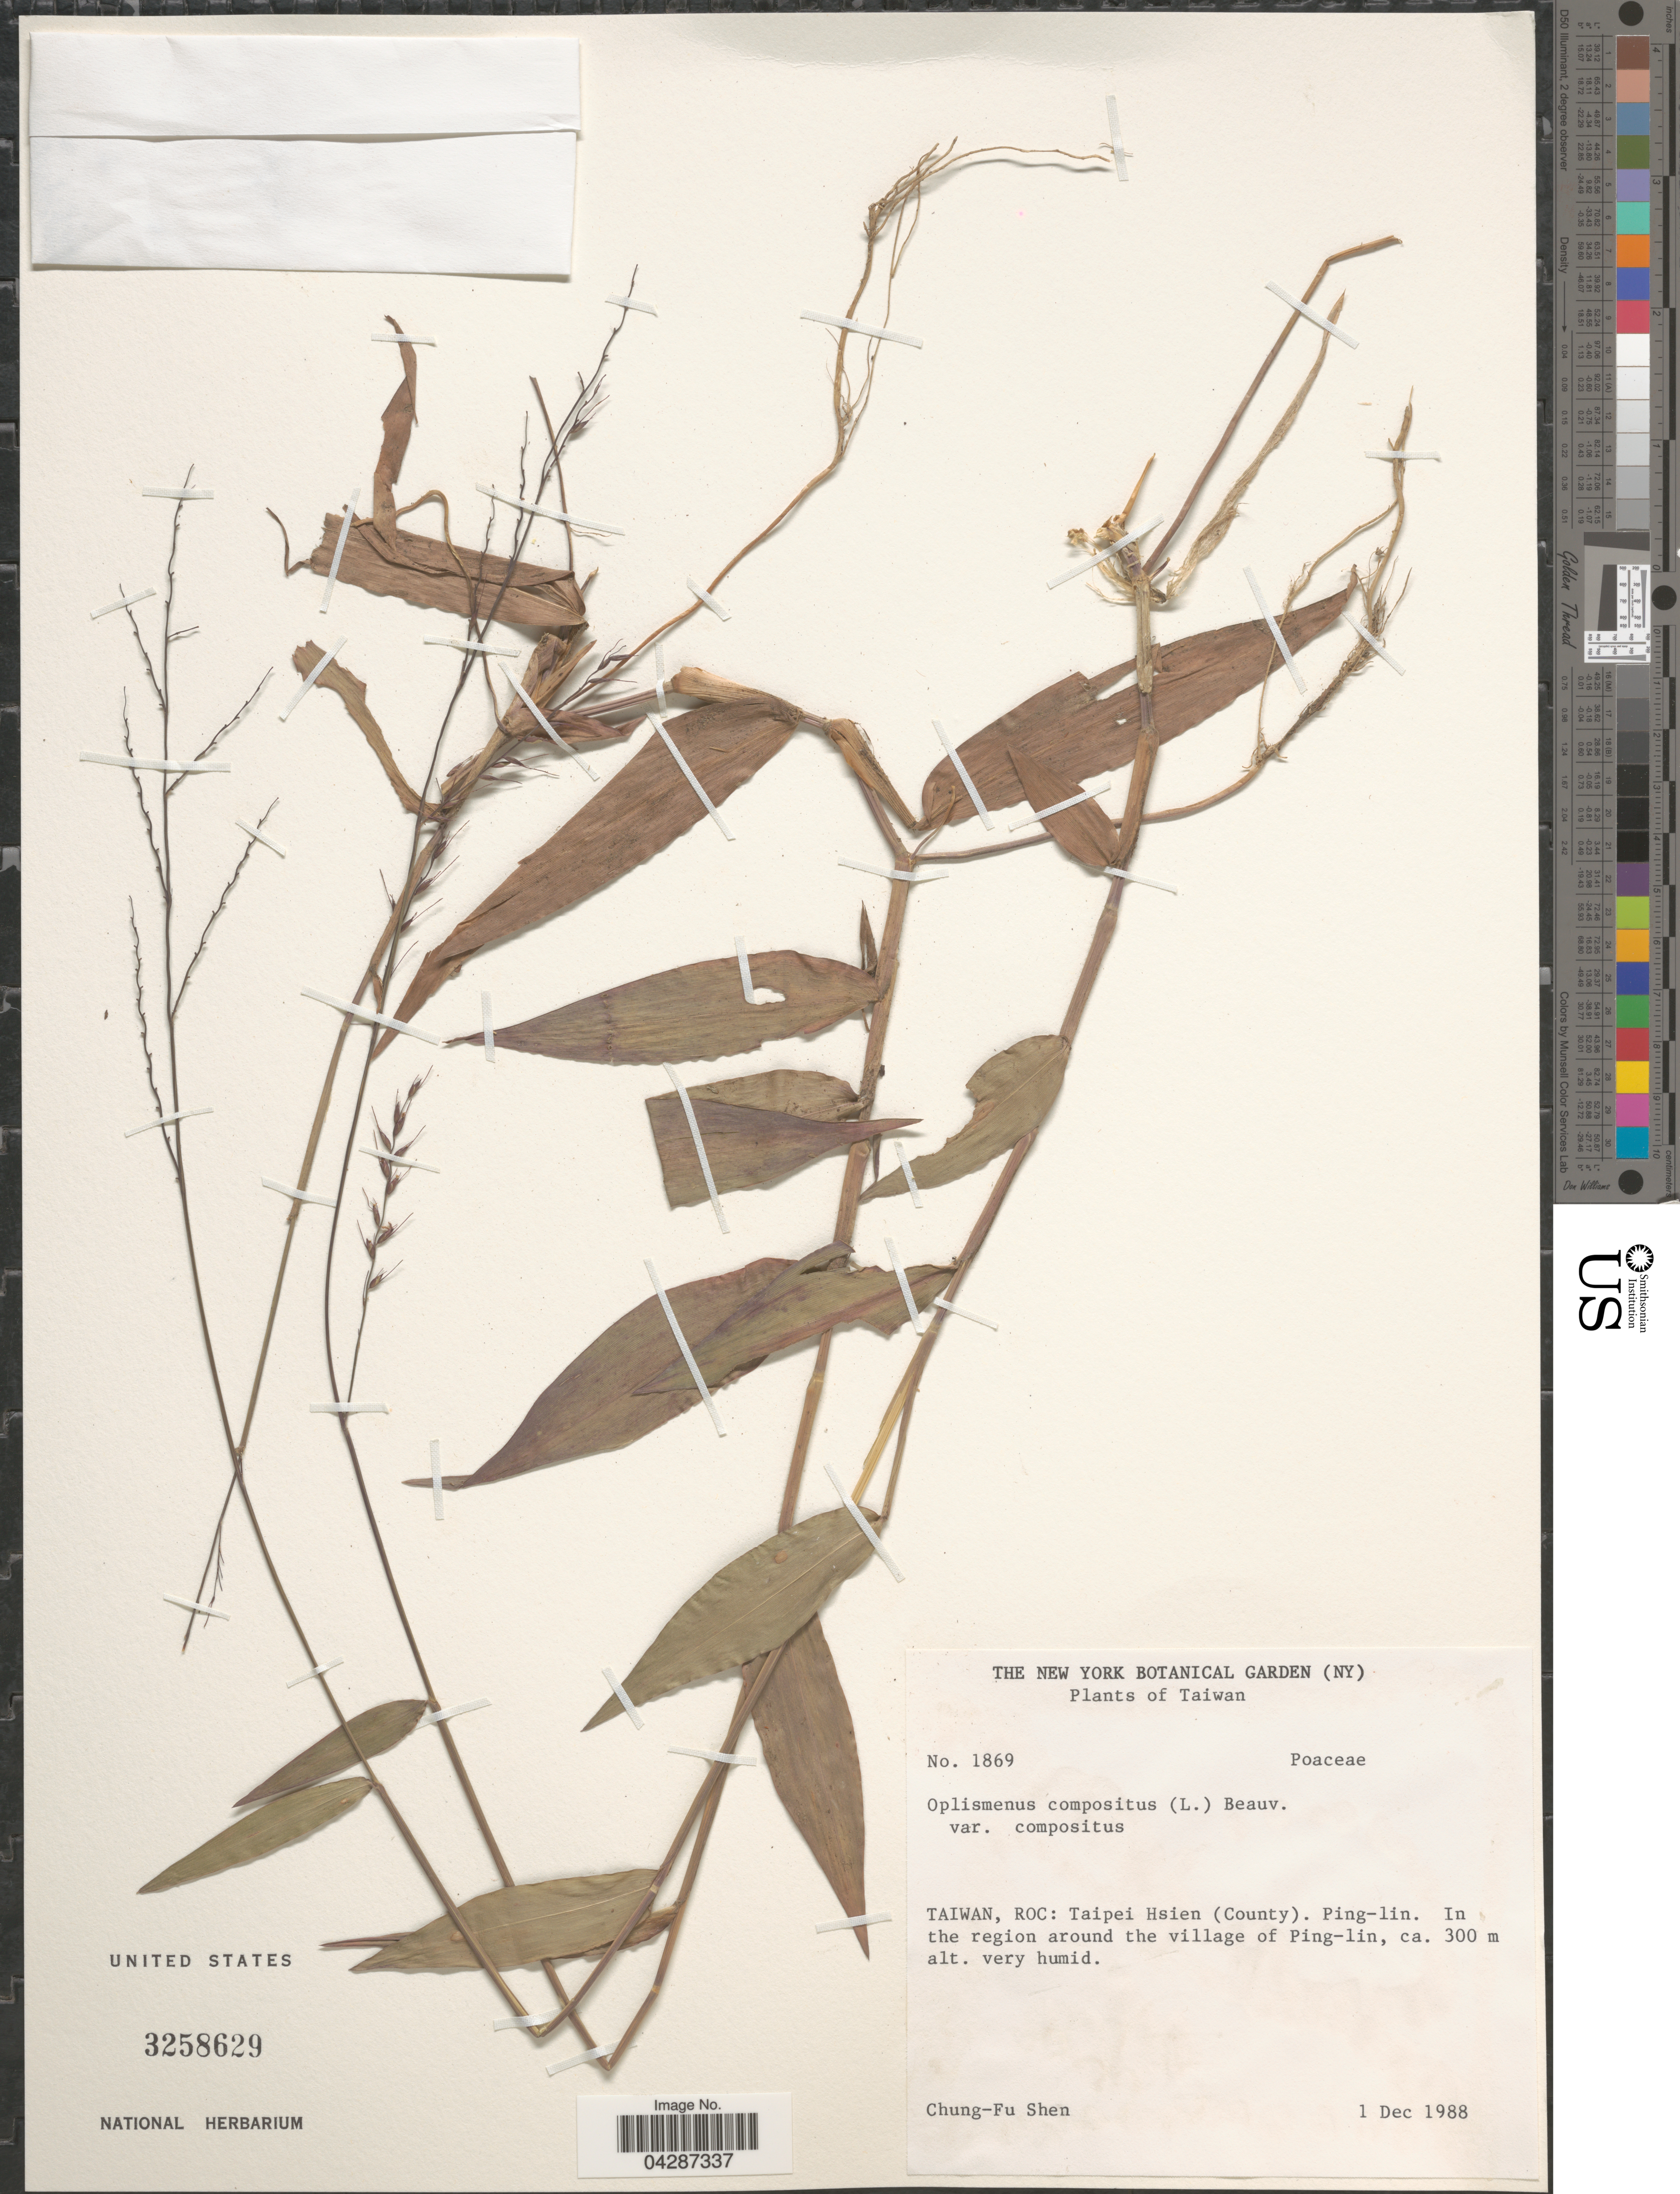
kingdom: Plantae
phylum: Tracheophyta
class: Liliopsida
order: Poales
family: Poaceae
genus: Oplismenus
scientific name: Oplismenus compositus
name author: (L.) P. Beauv.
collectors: C. Shen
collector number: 1869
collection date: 1988-12-01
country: Taiwan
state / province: Taipei City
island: Taiwan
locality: ROC: Taipei Hsien (County). Ping-lin. In the region around the village of Ping-lin.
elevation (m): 300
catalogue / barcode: US 3258629